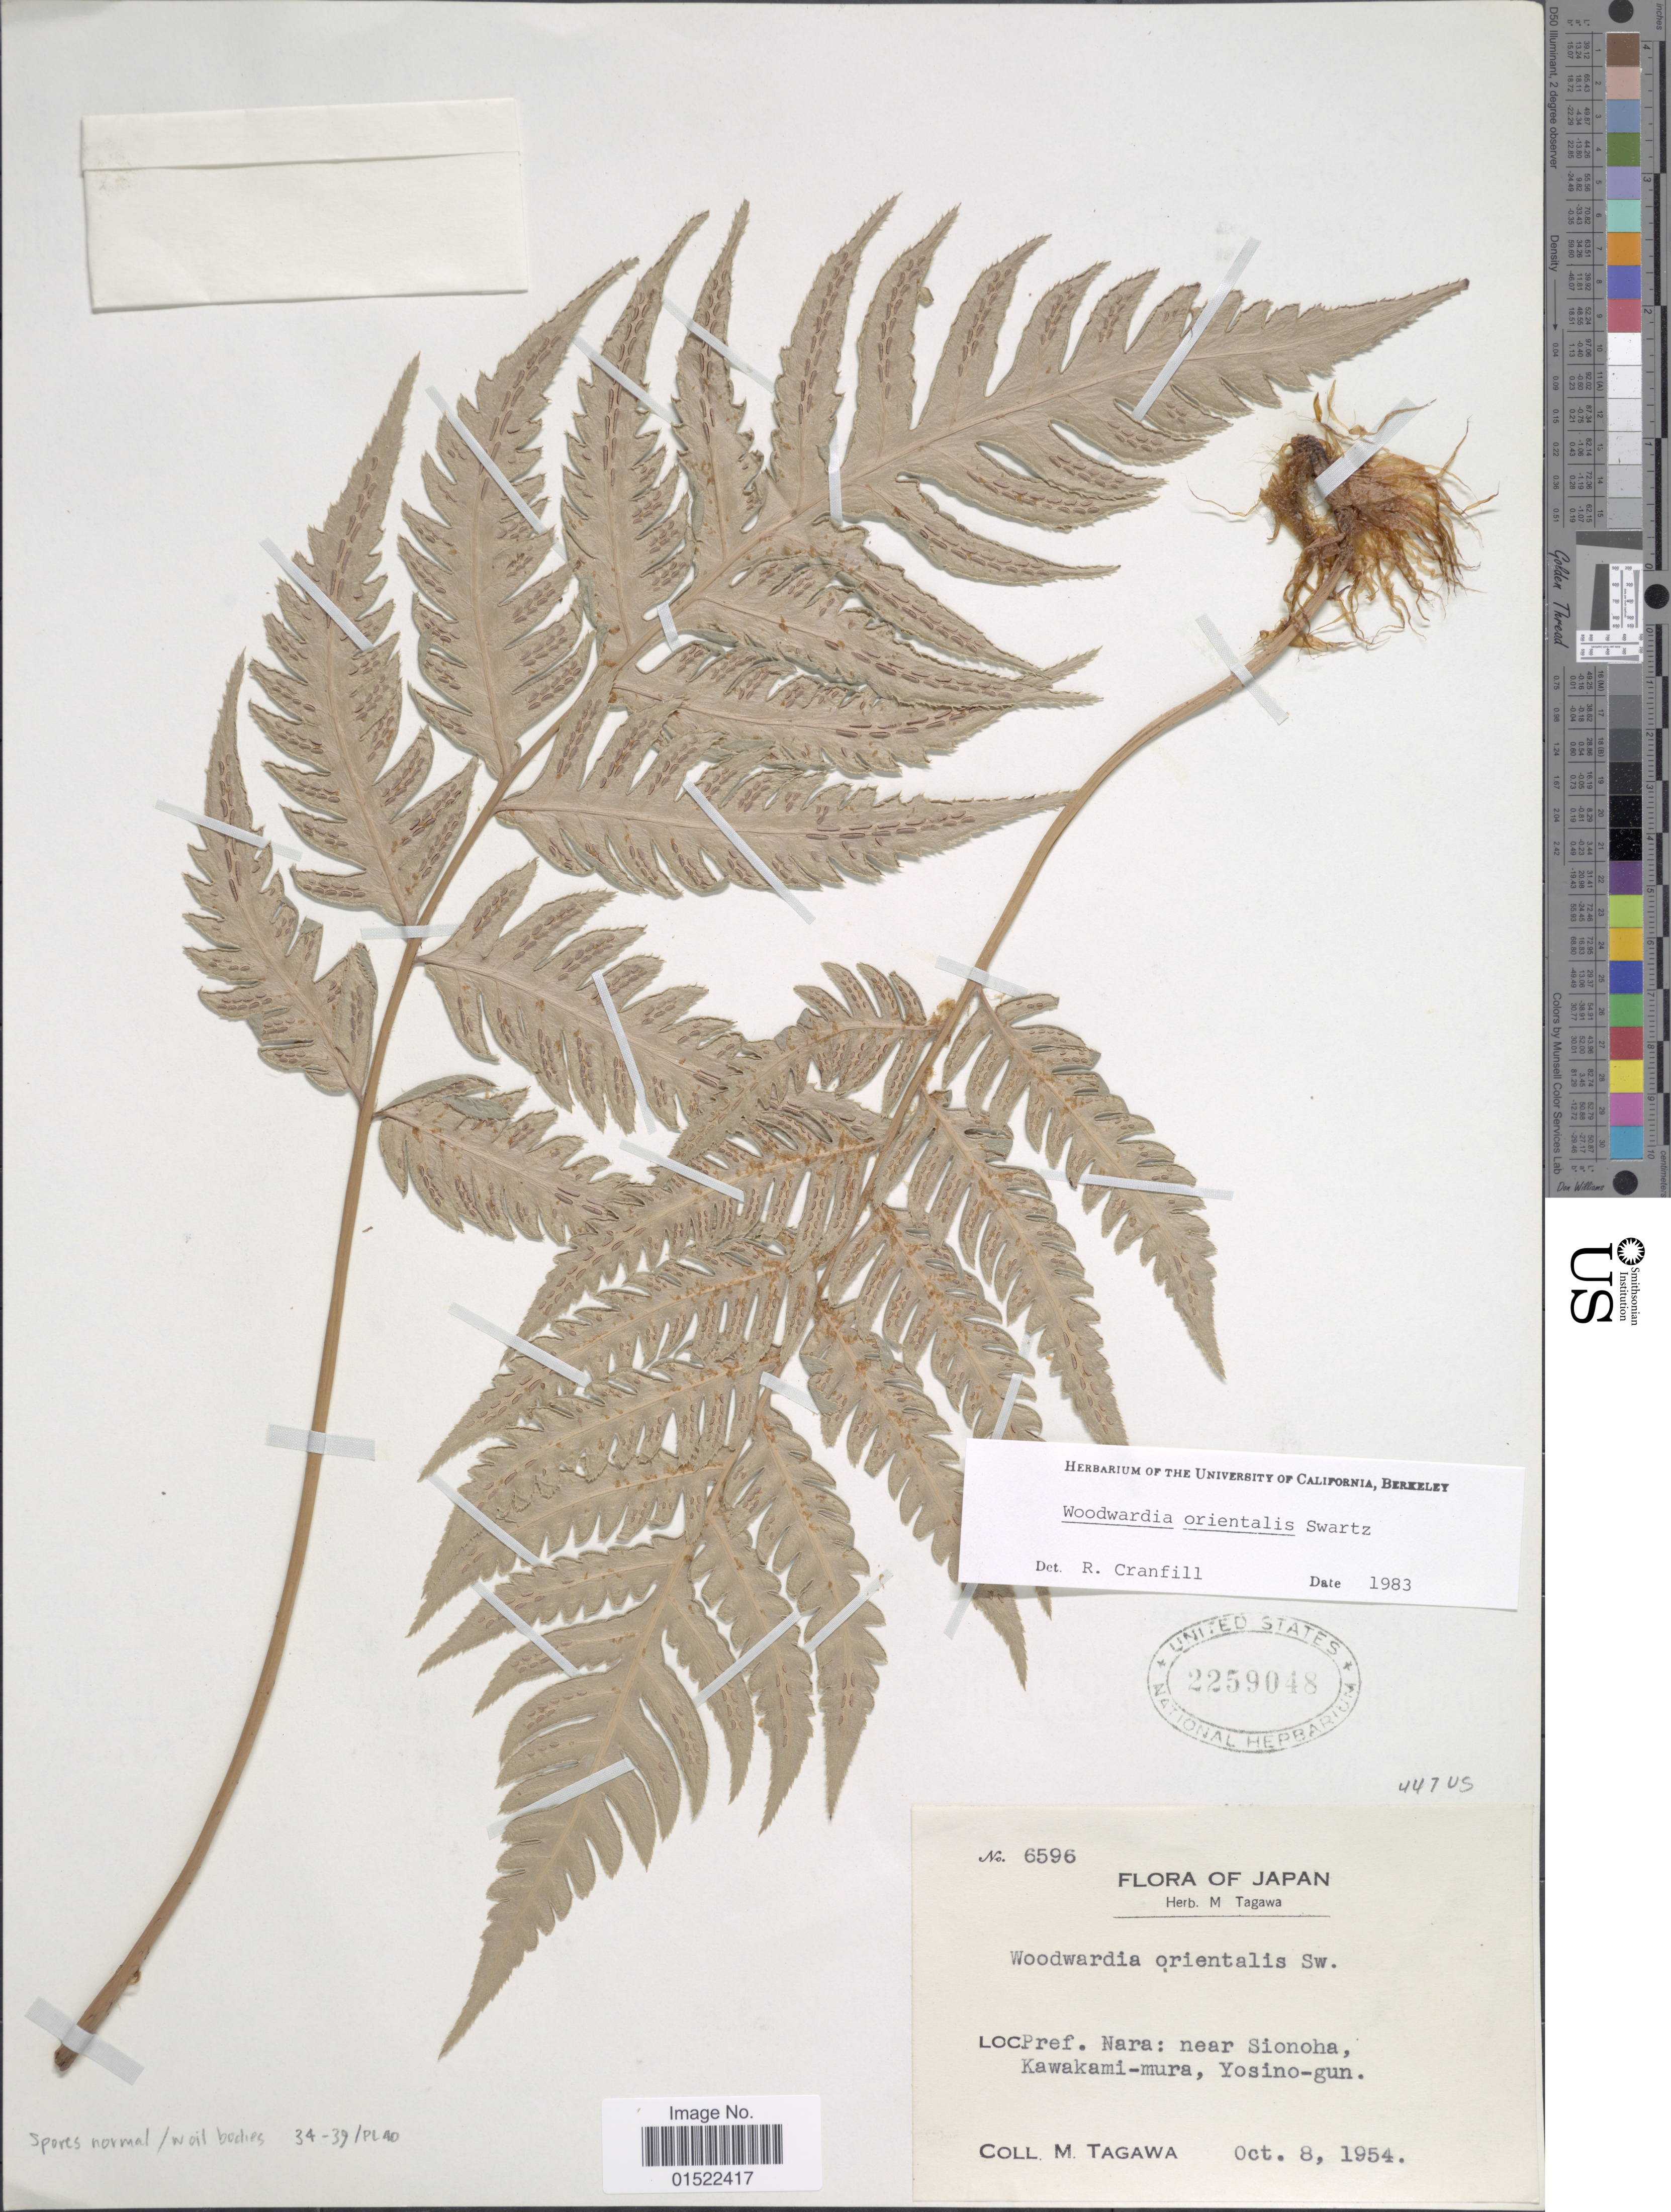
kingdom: Plantae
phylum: Tracheophyta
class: Polypodiopsida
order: Polypodiales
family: Blechnaceae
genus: Woodwardia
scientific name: Woodwardia orientalis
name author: Sw.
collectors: M. Tagawa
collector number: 6596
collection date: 1954-10-08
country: Japan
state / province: Nara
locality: Near Sionoha, Kawakami-mura, Yosino -gun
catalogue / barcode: US 2259048